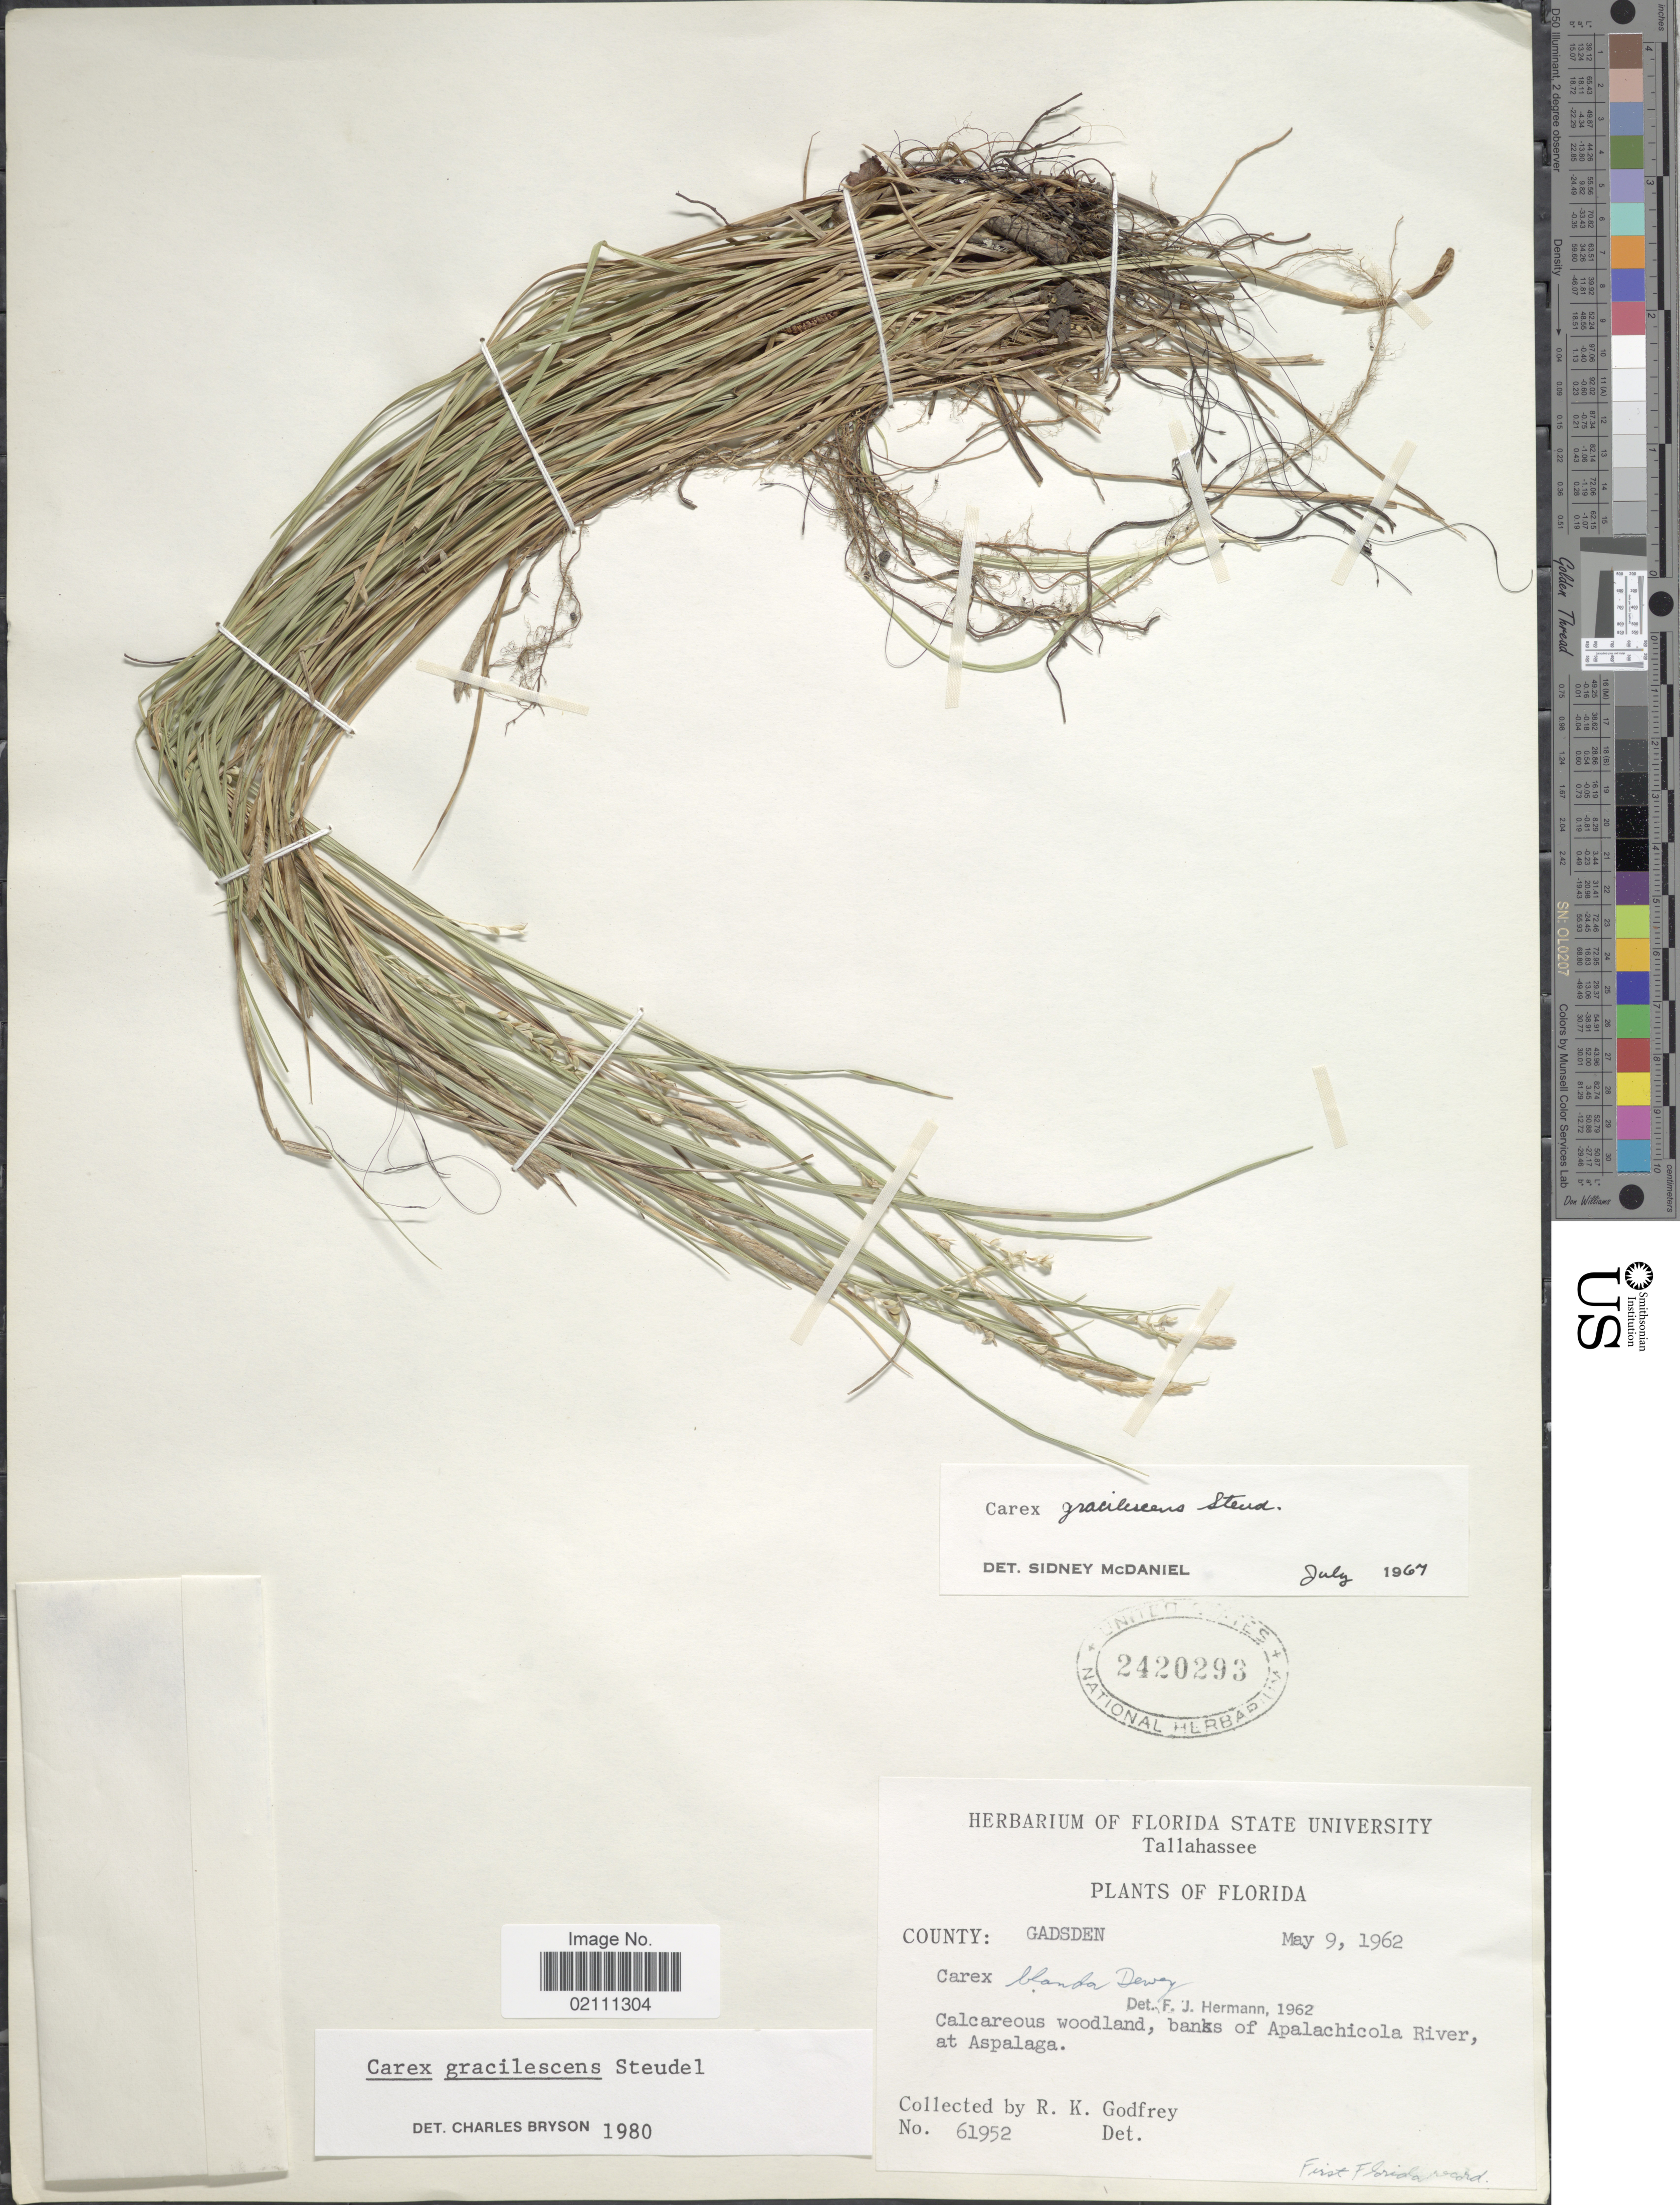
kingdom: Plantae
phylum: Tracheophyta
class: Liliopsida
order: Poales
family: Cyperaceae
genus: Carex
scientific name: Carex gracilescens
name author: Steud.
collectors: R. K. Godfrey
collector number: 61952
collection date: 1962-05-09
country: United States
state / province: Florida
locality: County: Gadsden, banks of Apalachicola River, at Aspalaga.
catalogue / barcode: US 2420293